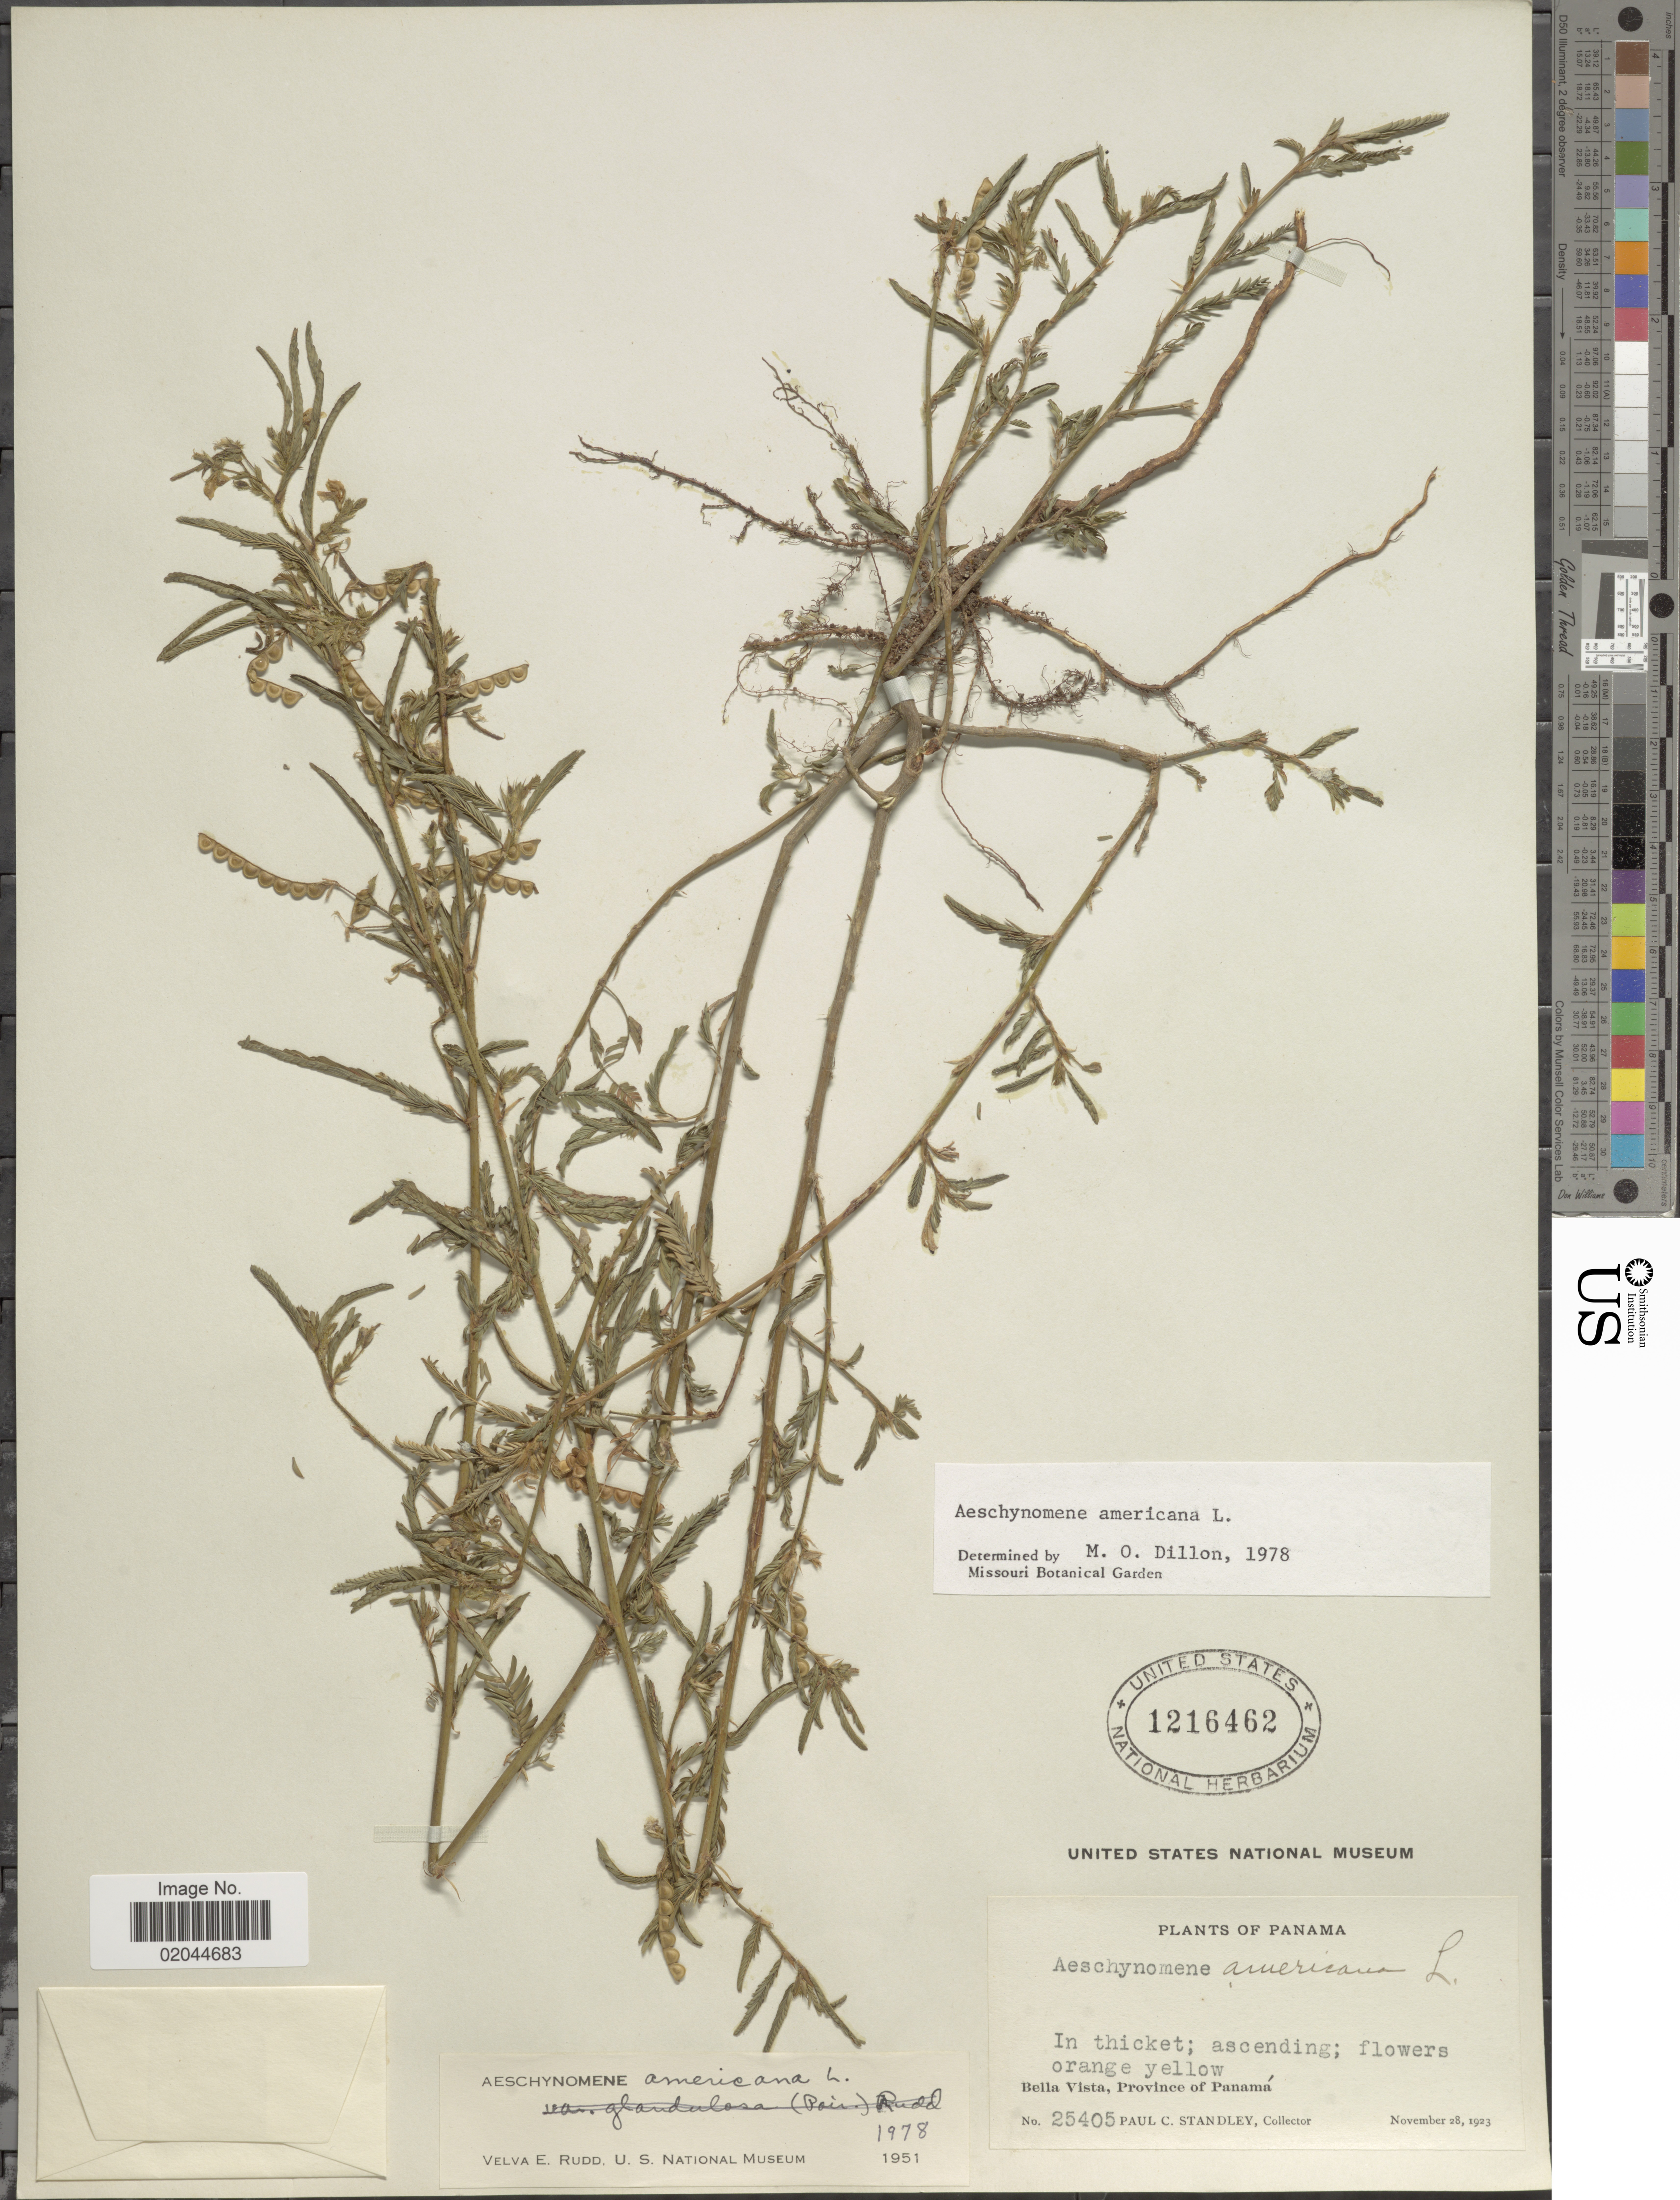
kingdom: Plantae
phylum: Tracheophyta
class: Magnoliopsida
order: Fabales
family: Fabaceae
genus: Aeschynomene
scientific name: Aeschynomene americana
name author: L.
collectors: P. C. Standley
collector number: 25405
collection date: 1923-11-28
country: Panama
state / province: Panamá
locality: In thicket, Bella Vista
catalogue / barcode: US 1216462